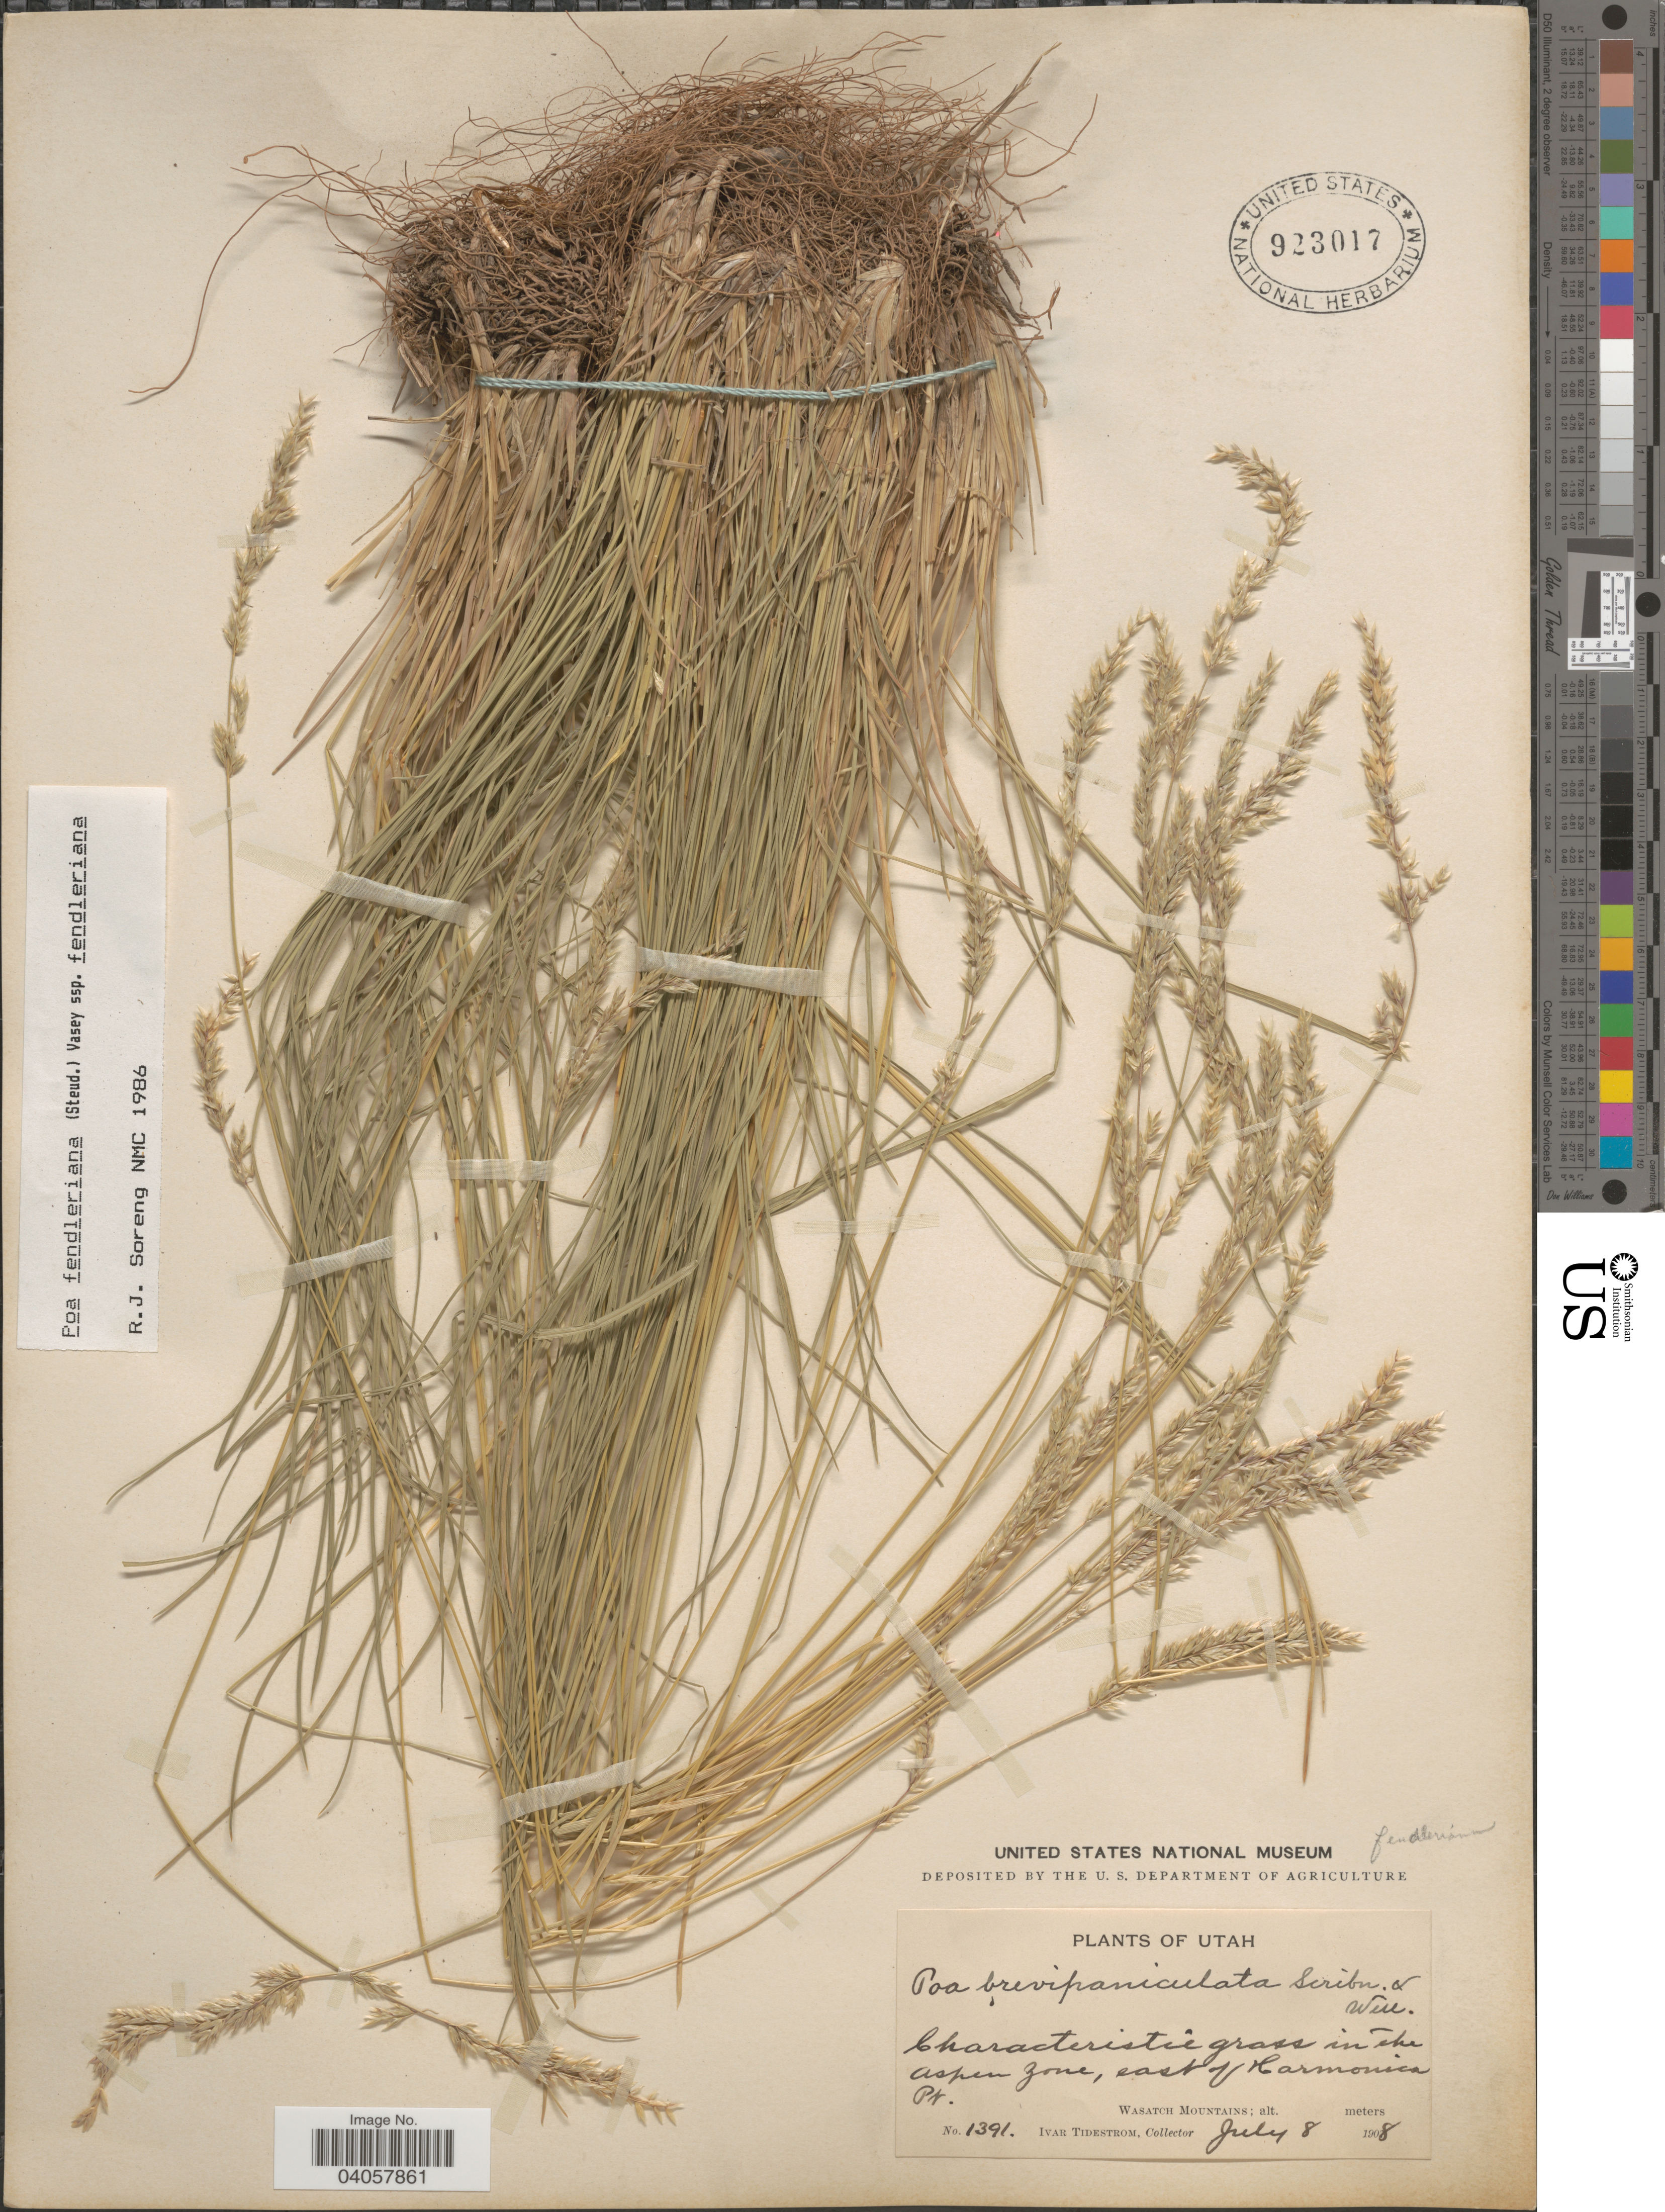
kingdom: Plantae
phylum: Tracheophyta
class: Liliopsida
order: Poales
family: Poaceae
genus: Poa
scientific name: Poa fendleriana subsp. fendleriana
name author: (Steud.) Vasey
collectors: I. F. Tidestrom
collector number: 1391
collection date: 1908-07-08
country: United States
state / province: Utah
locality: In the Aspen zone, east of Hamonica Pt. Wasatch Mountains.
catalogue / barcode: US 923017